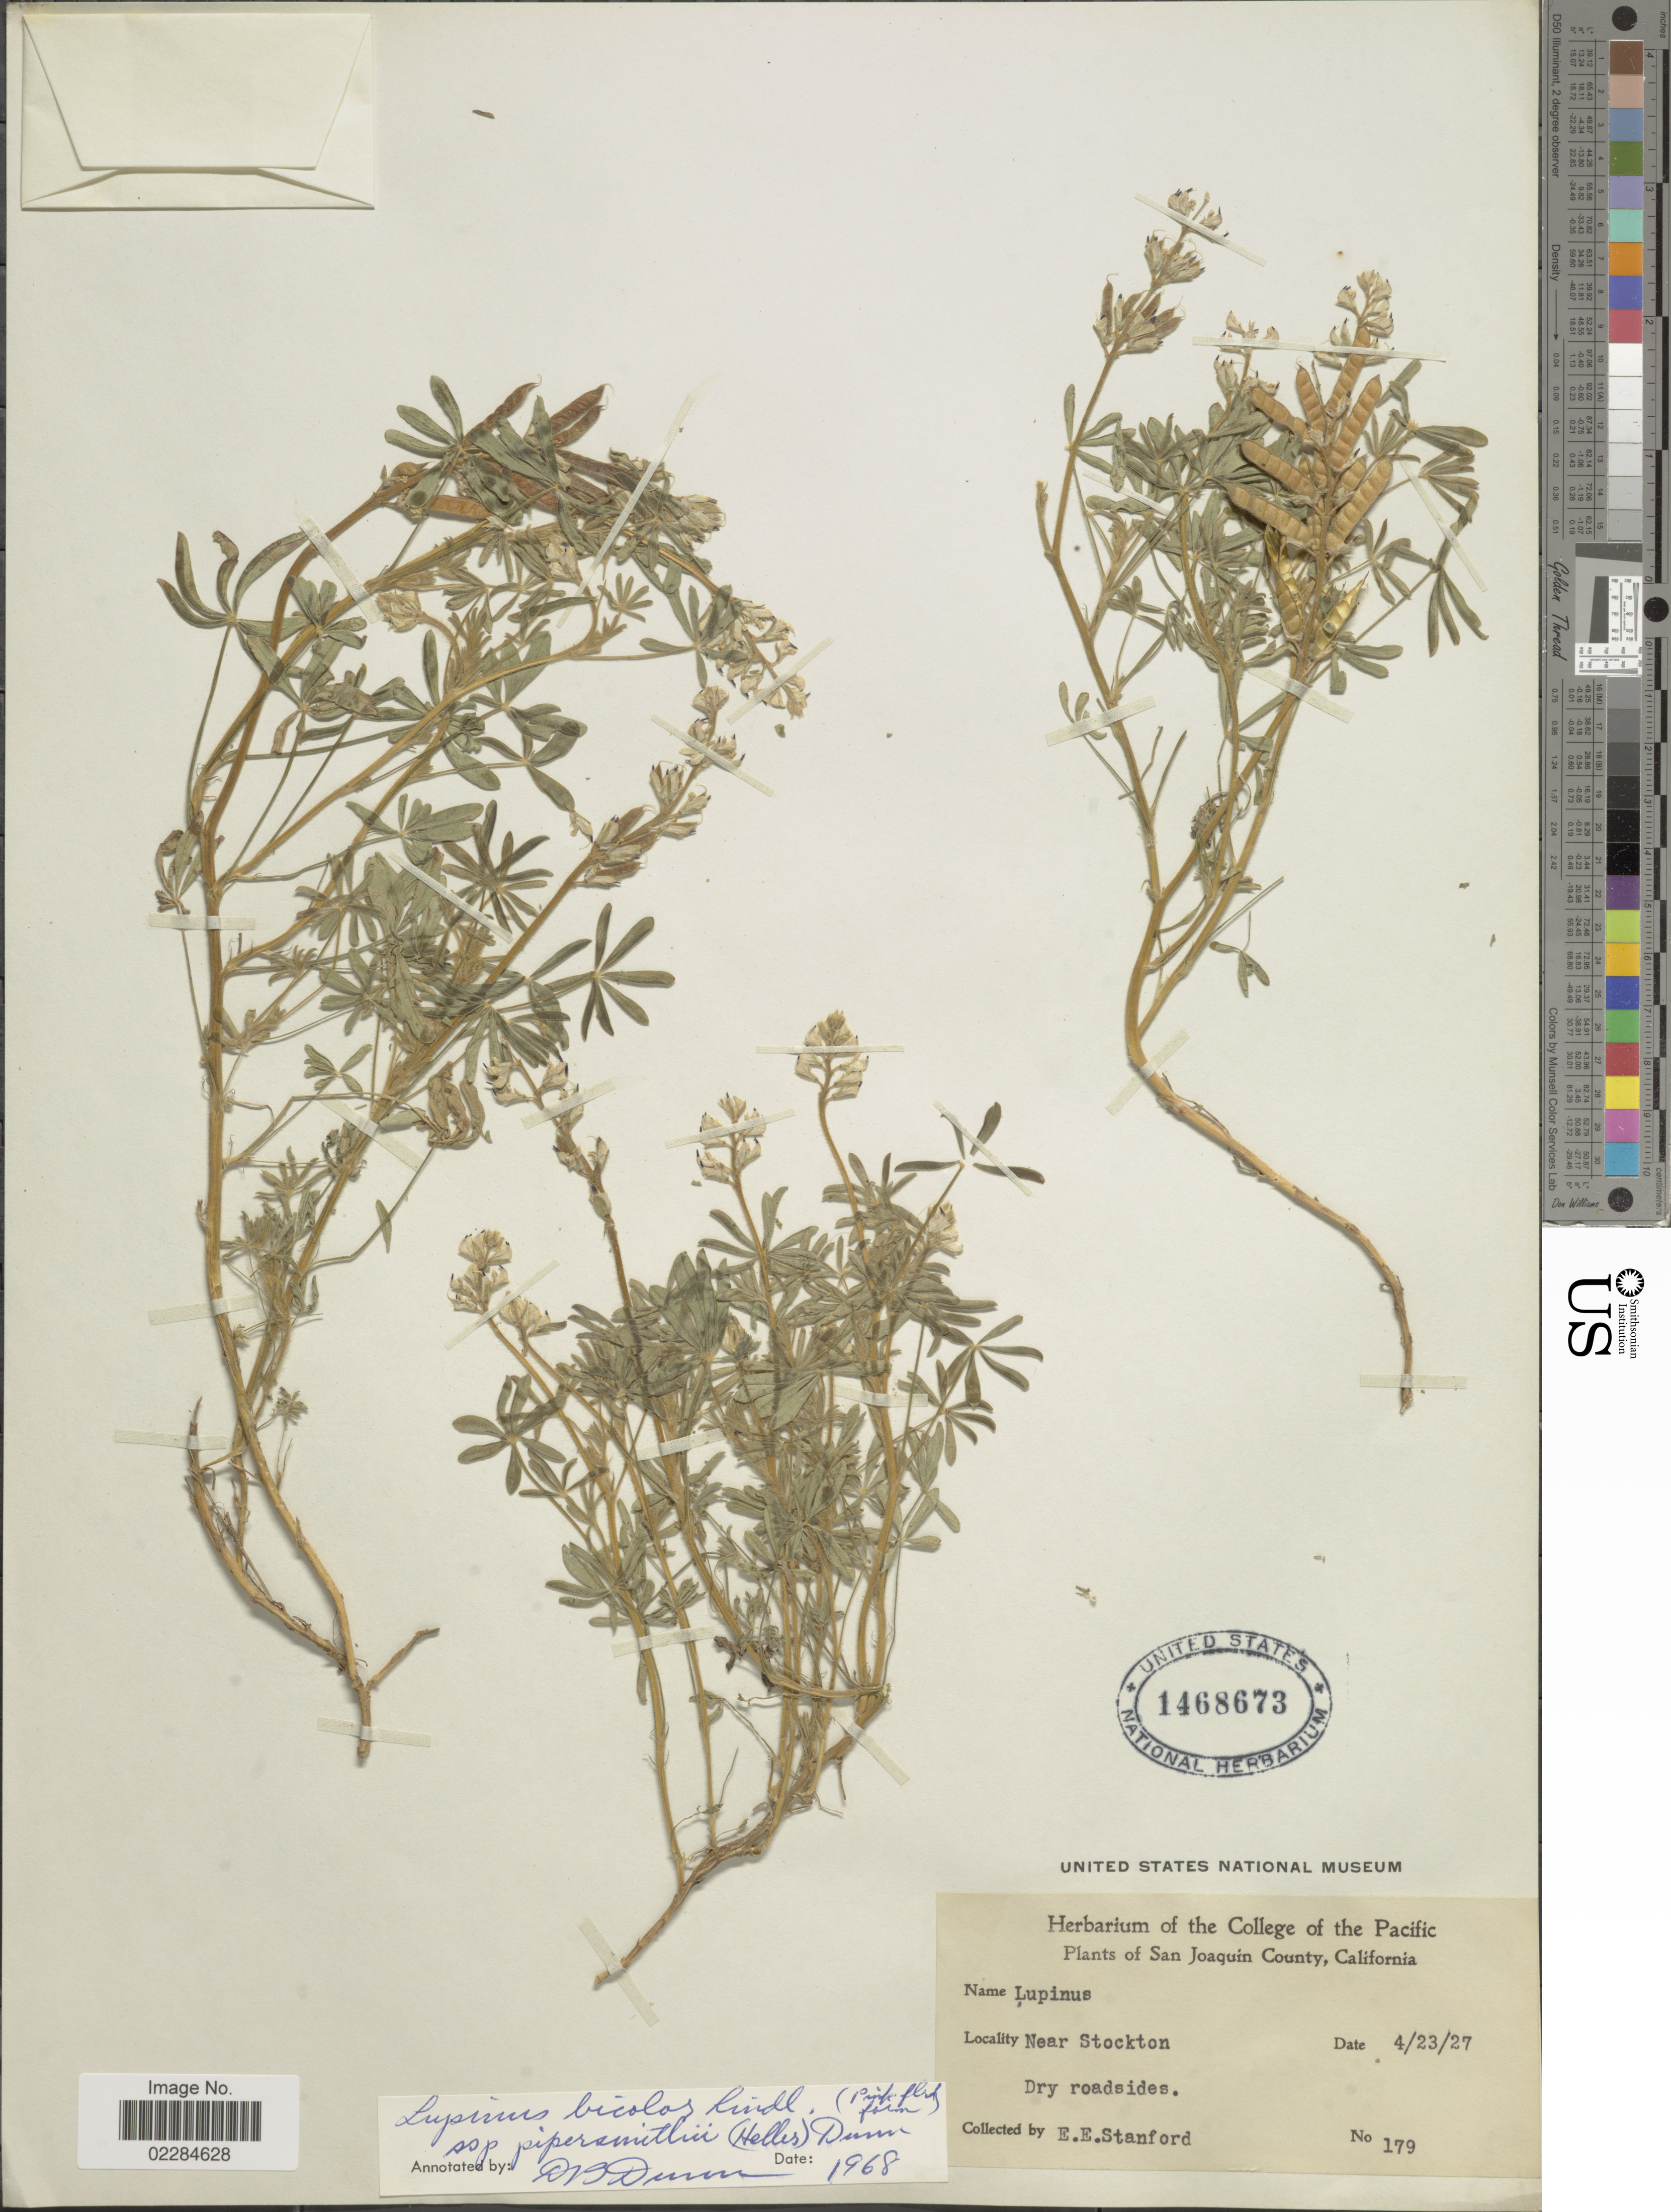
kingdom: Plantae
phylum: Tracheophyta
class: Magnoliopsida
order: Fabales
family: Fabaceae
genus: Lupinus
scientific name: Lupinus bicolor var. pipersmithii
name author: (A. Heller) C.P. Sm.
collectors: E. Stanford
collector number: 179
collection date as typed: Transcribed d/m/y: 23/4/27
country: United States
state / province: California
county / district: San Joaquin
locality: San Joaquin County, near Stockton, dry roadsides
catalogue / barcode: US 1468673